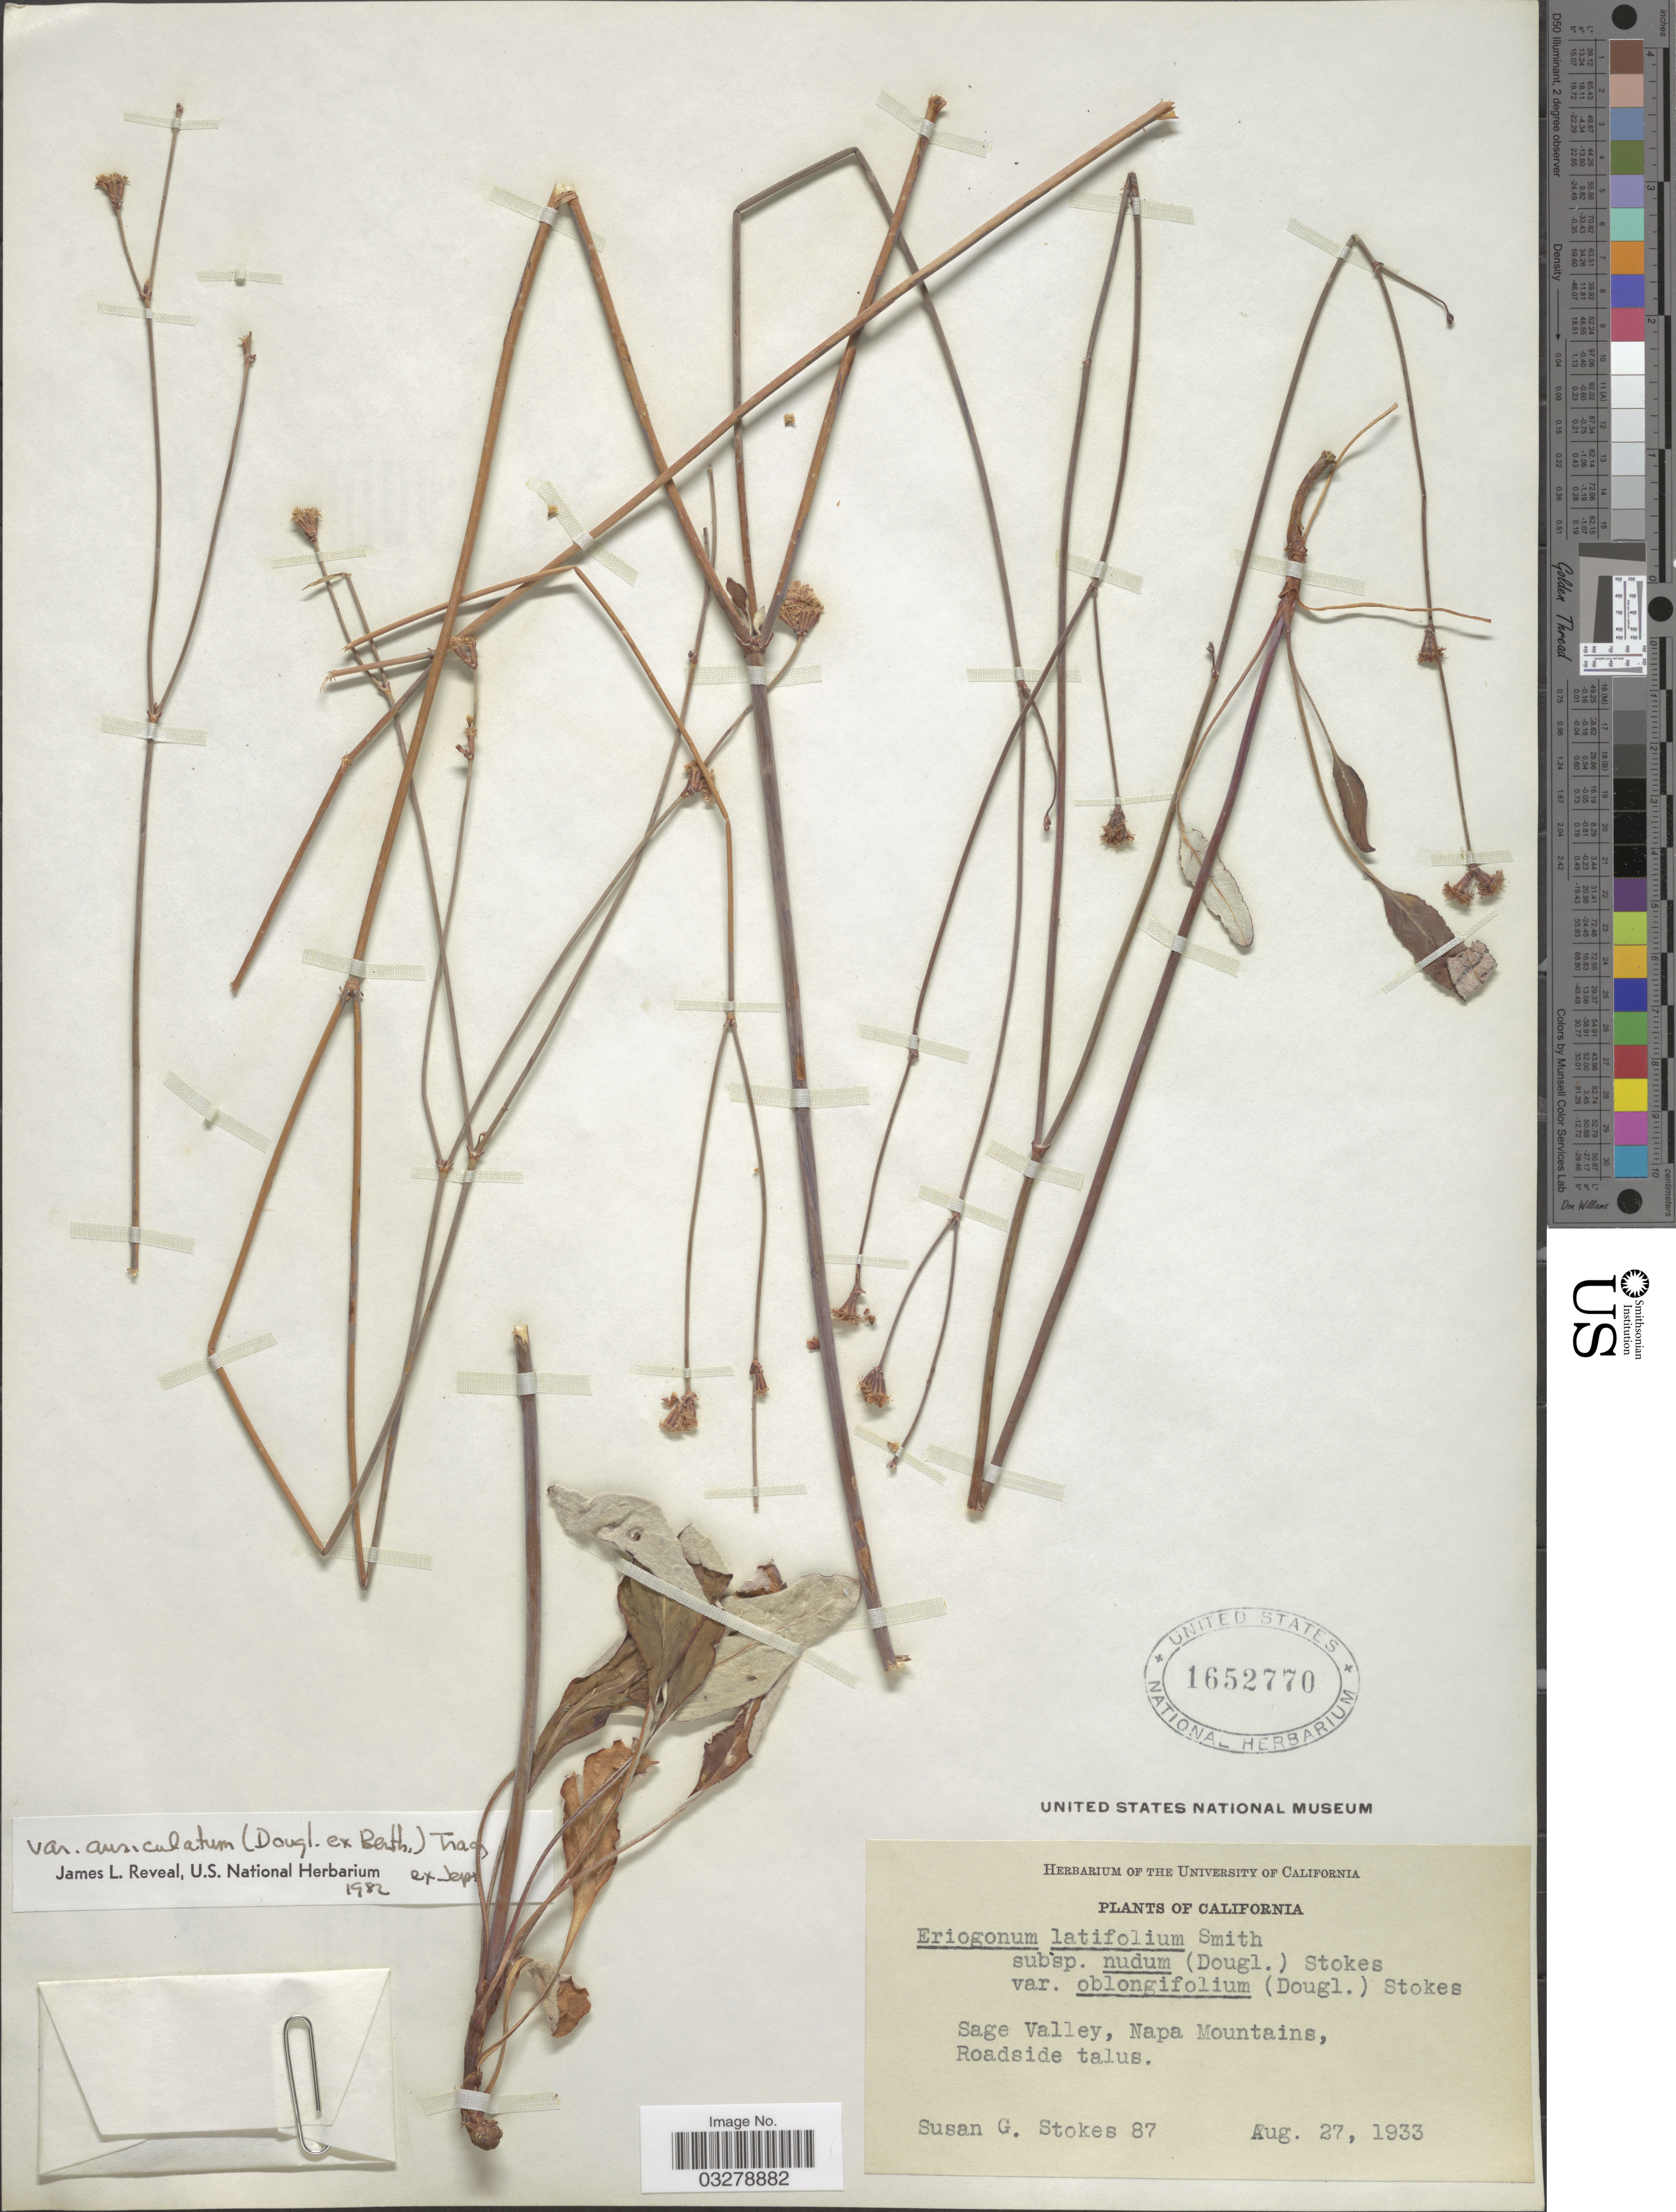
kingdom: Plantae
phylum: Tracheophyta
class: Magnoliopsida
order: Caryophyllales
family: Polygonaceae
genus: Eriogonum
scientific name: Eriogonum nudum var. auriculatum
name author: (Benth.) Tracy ex Jeps.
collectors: S. G. Stokes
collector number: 87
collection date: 1933-08-27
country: United States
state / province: California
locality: Sage Valley, Napa Mountains.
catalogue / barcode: US 1652770